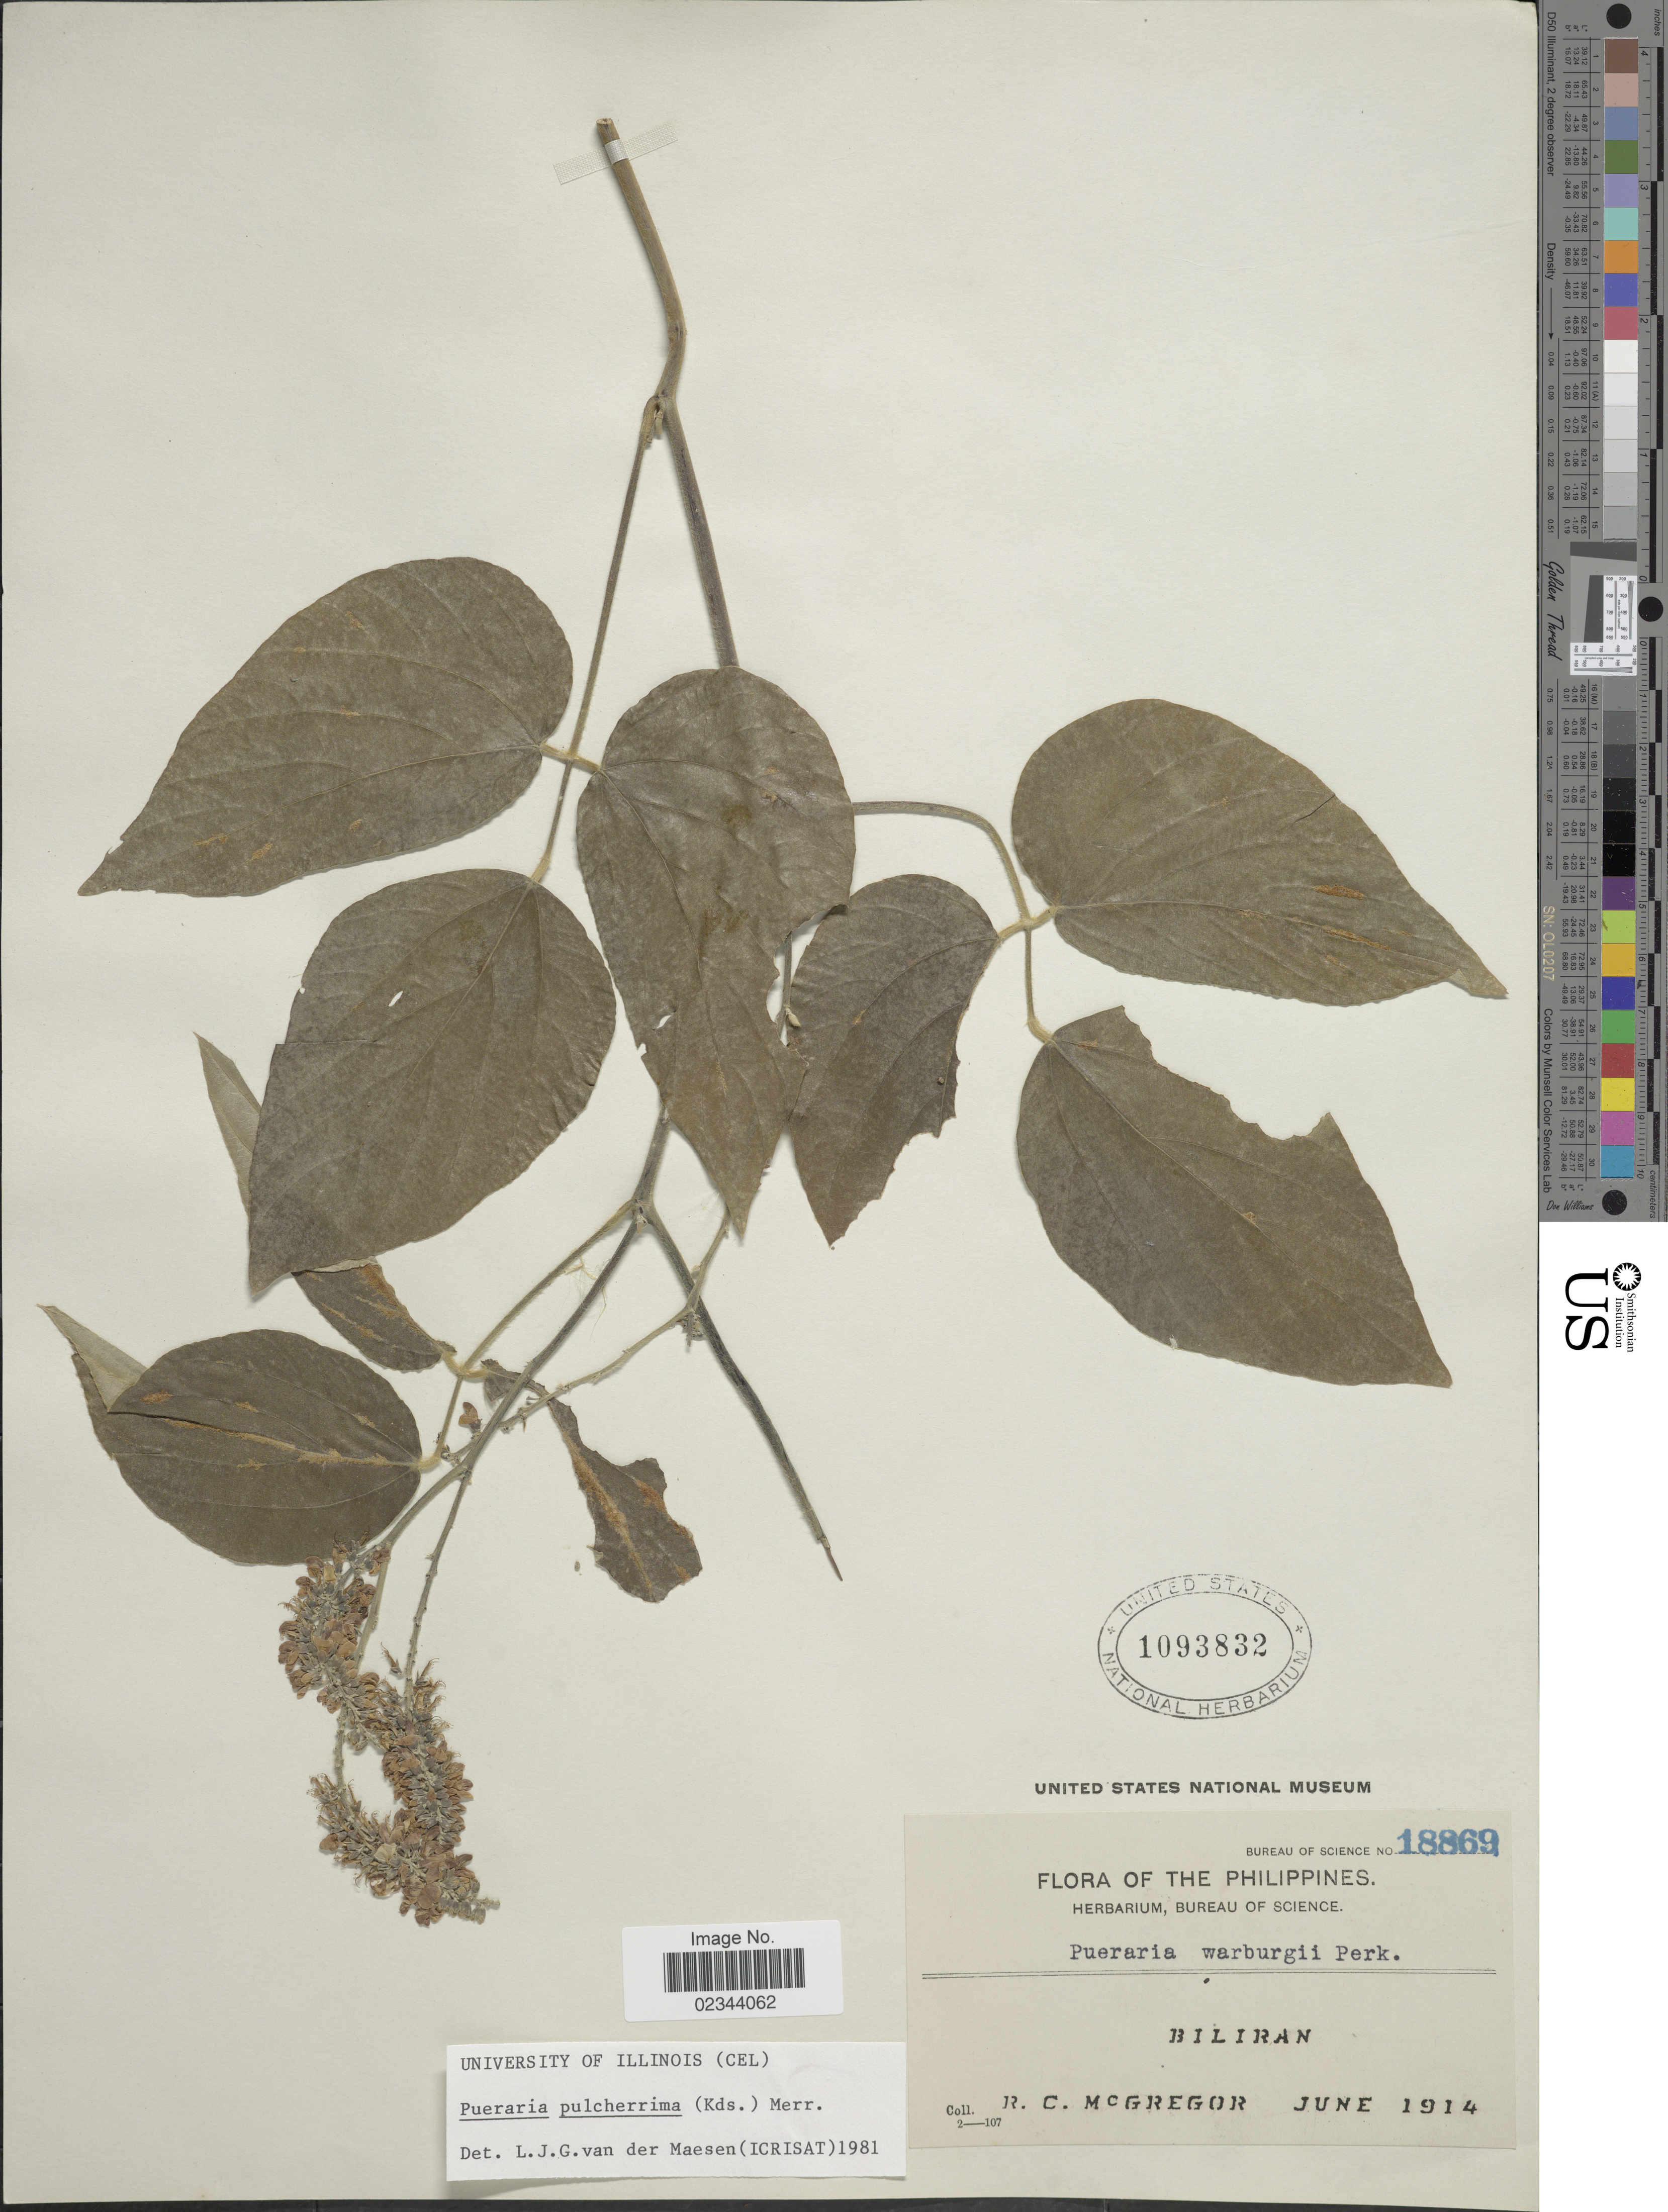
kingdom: Plantae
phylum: Tracheophyta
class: Magnoliopsida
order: Fabales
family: Fabaceae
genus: Pueraria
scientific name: Pueraria pulcherrima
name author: (Koord.) Koord.-Schum.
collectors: R. C. McGregor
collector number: Bureau of Science 18869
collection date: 1914-06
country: Philippines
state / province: Eastern Visayas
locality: Biliran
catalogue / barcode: US 1093832